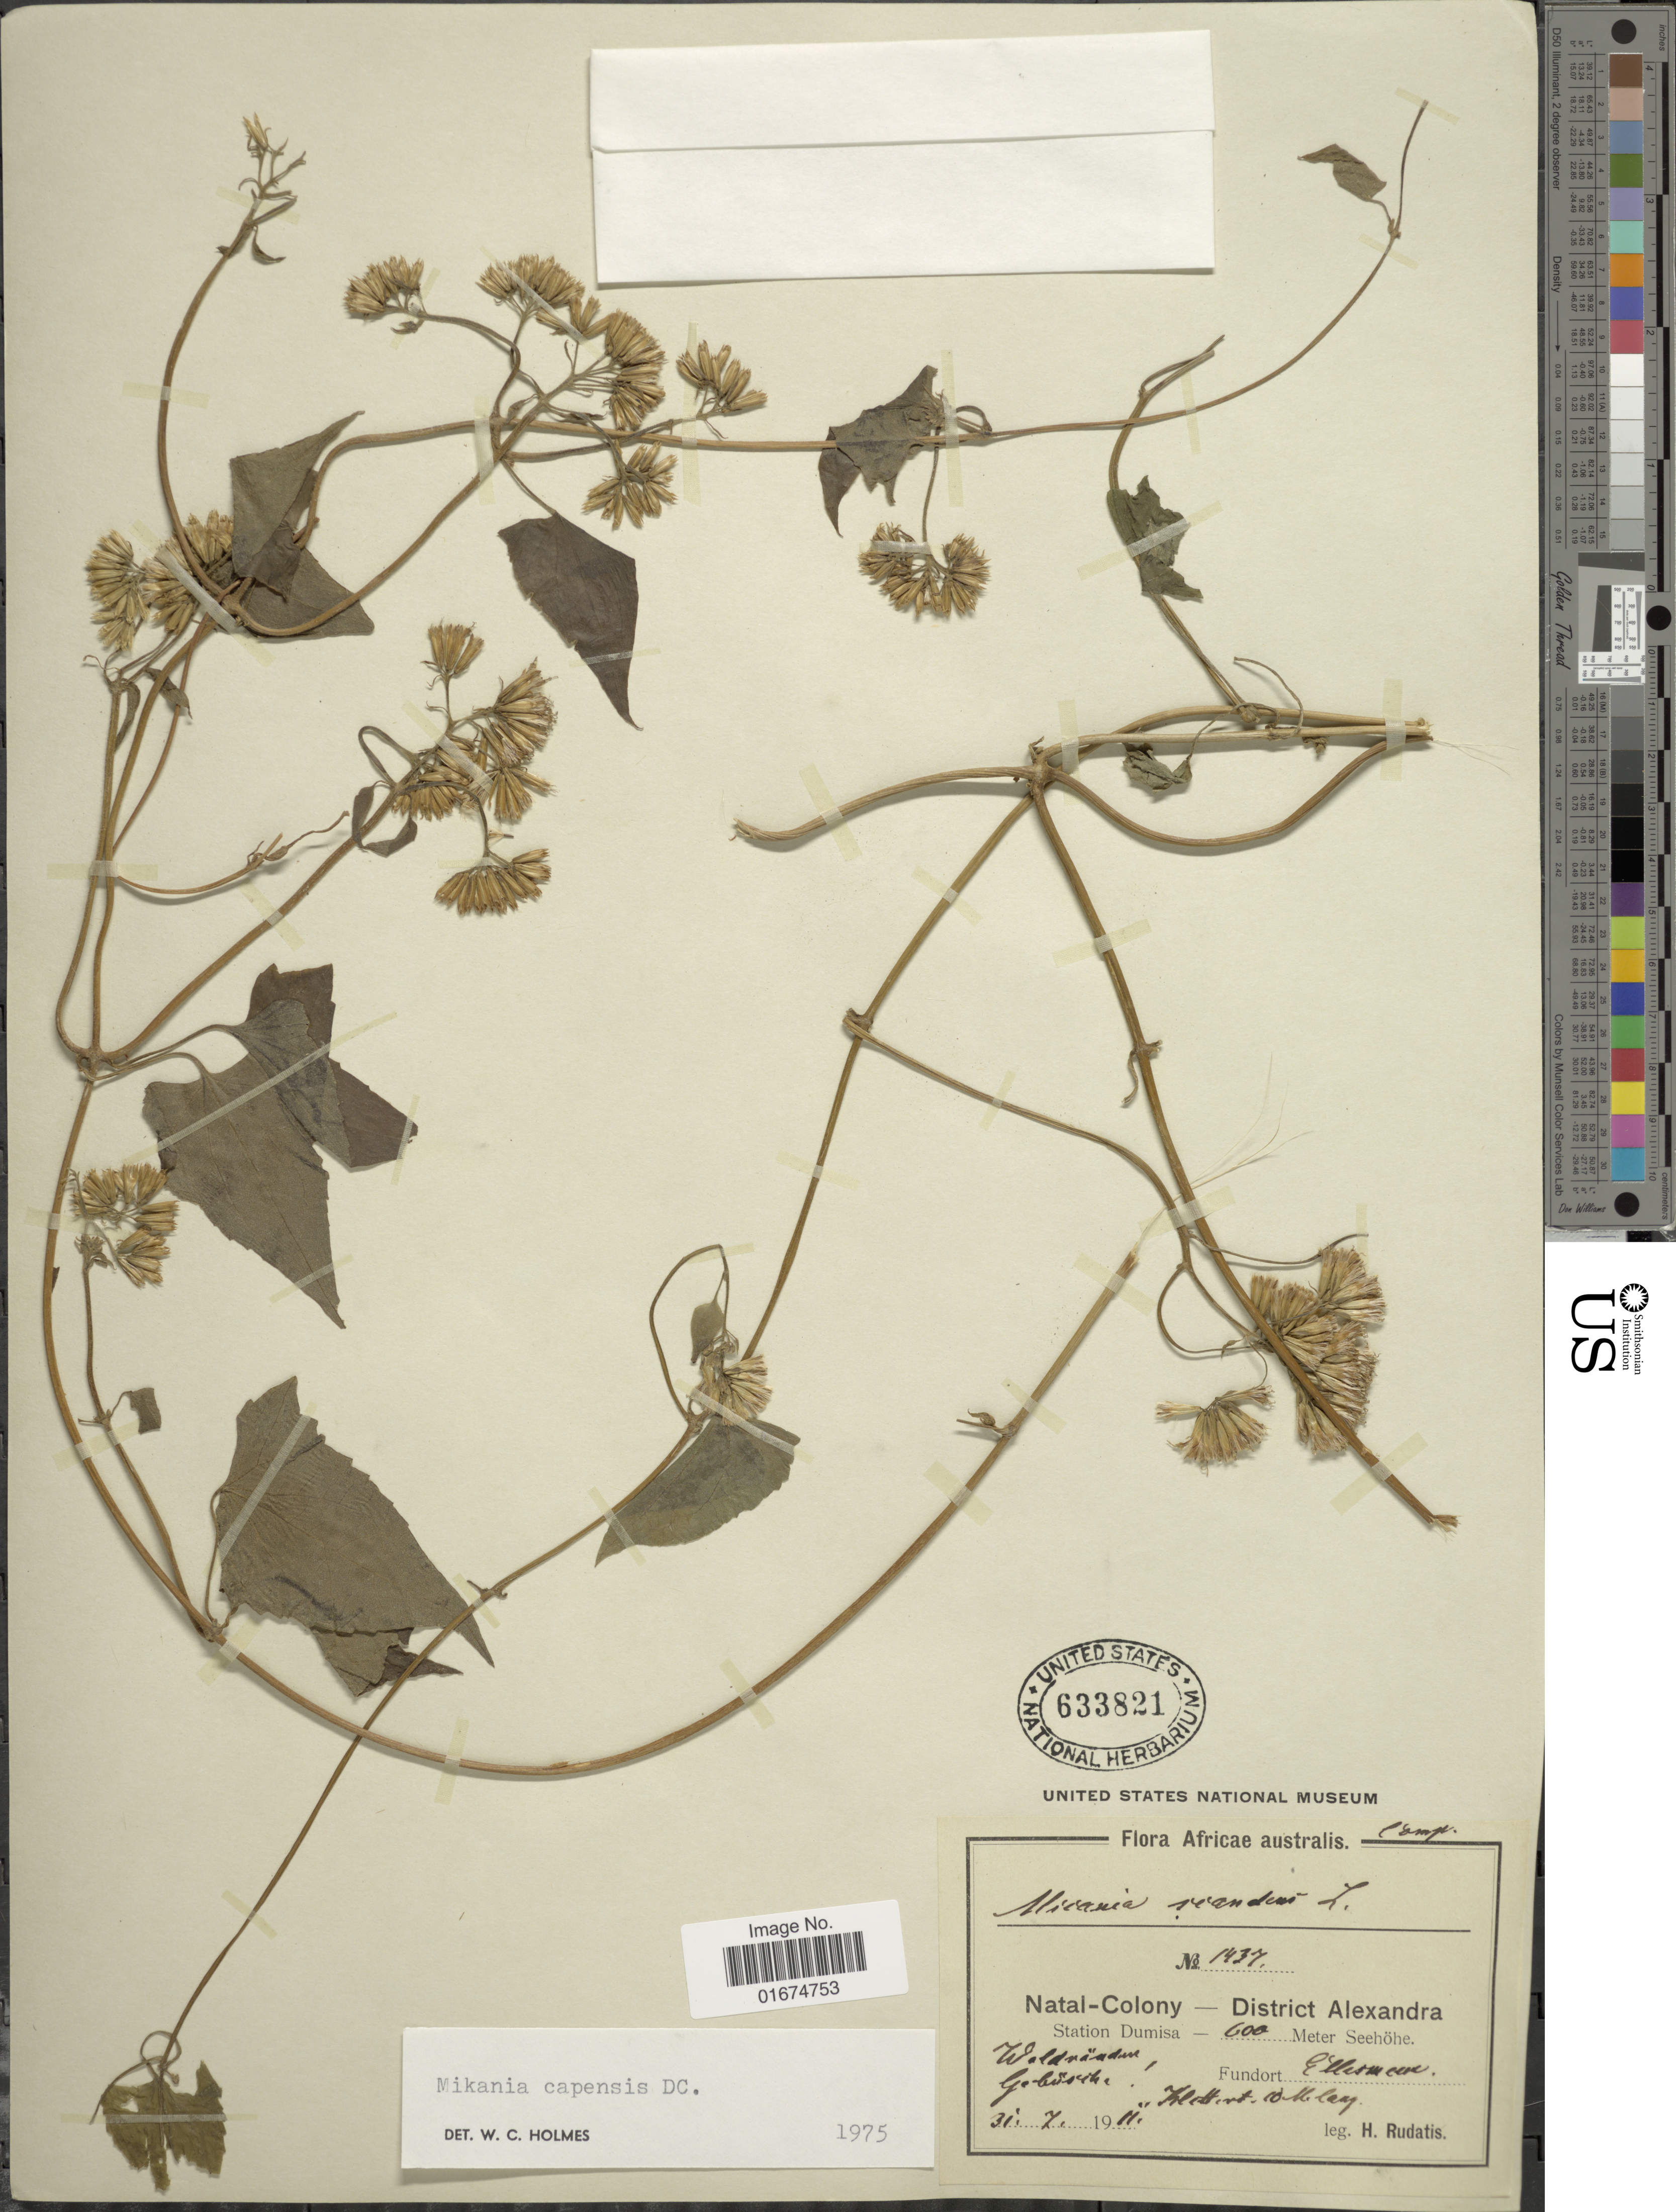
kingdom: Plantae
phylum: Tracheophyta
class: Magnoliopsida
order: Asterales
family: Asteraceae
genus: Mikania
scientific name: Mikania capensis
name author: DC.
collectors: H. Rudatis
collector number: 1437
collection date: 1911-07-31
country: South Africa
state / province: KwaZulu-Natal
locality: Africae australis, Natal-Colony - District Alexandra, Station Dumisa, Fundort Ellesmeere. waldränder, Gebüsche.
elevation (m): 600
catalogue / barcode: US 633821